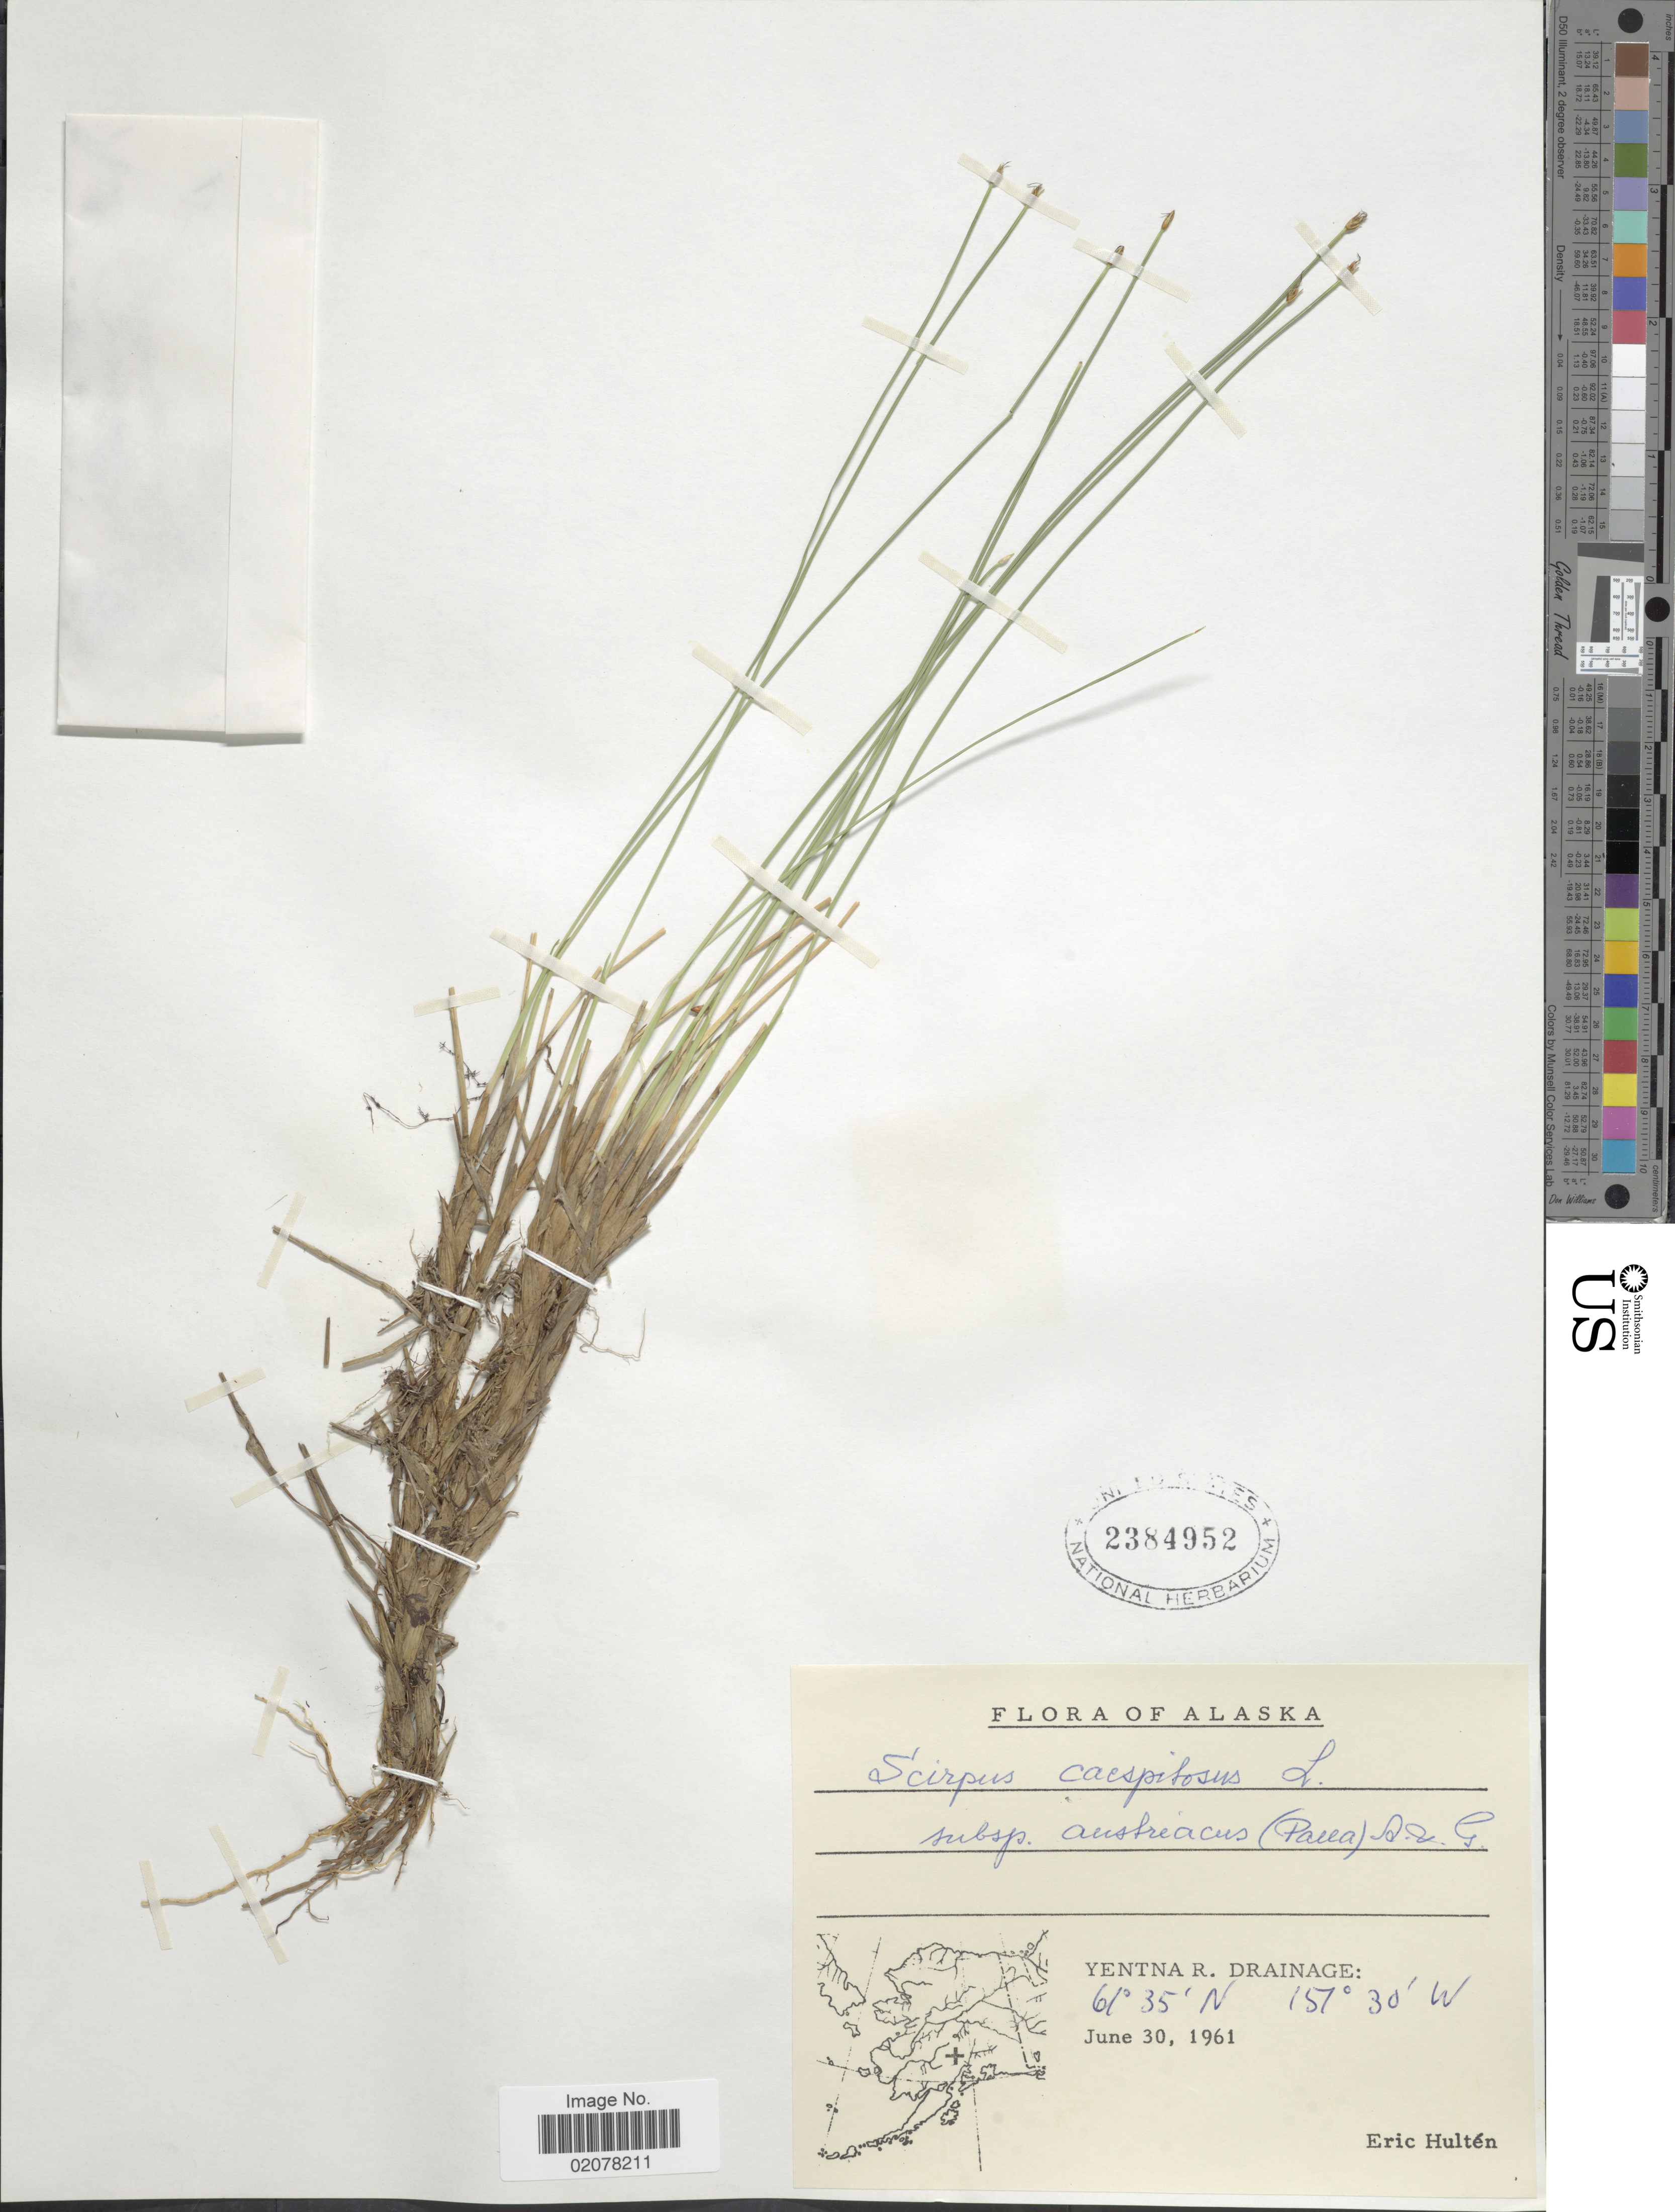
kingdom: Plantae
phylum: Tracheophyta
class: Liliopsida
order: Poales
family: Cyperaceae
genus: Trichophorum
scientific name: Trichophorum cespitosum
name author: (L.) Hartm.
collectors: E. G. Hultén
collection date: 1961-06-30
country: United States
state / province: Alaska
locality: Yentna R. Drainage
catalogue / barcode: US 2384952